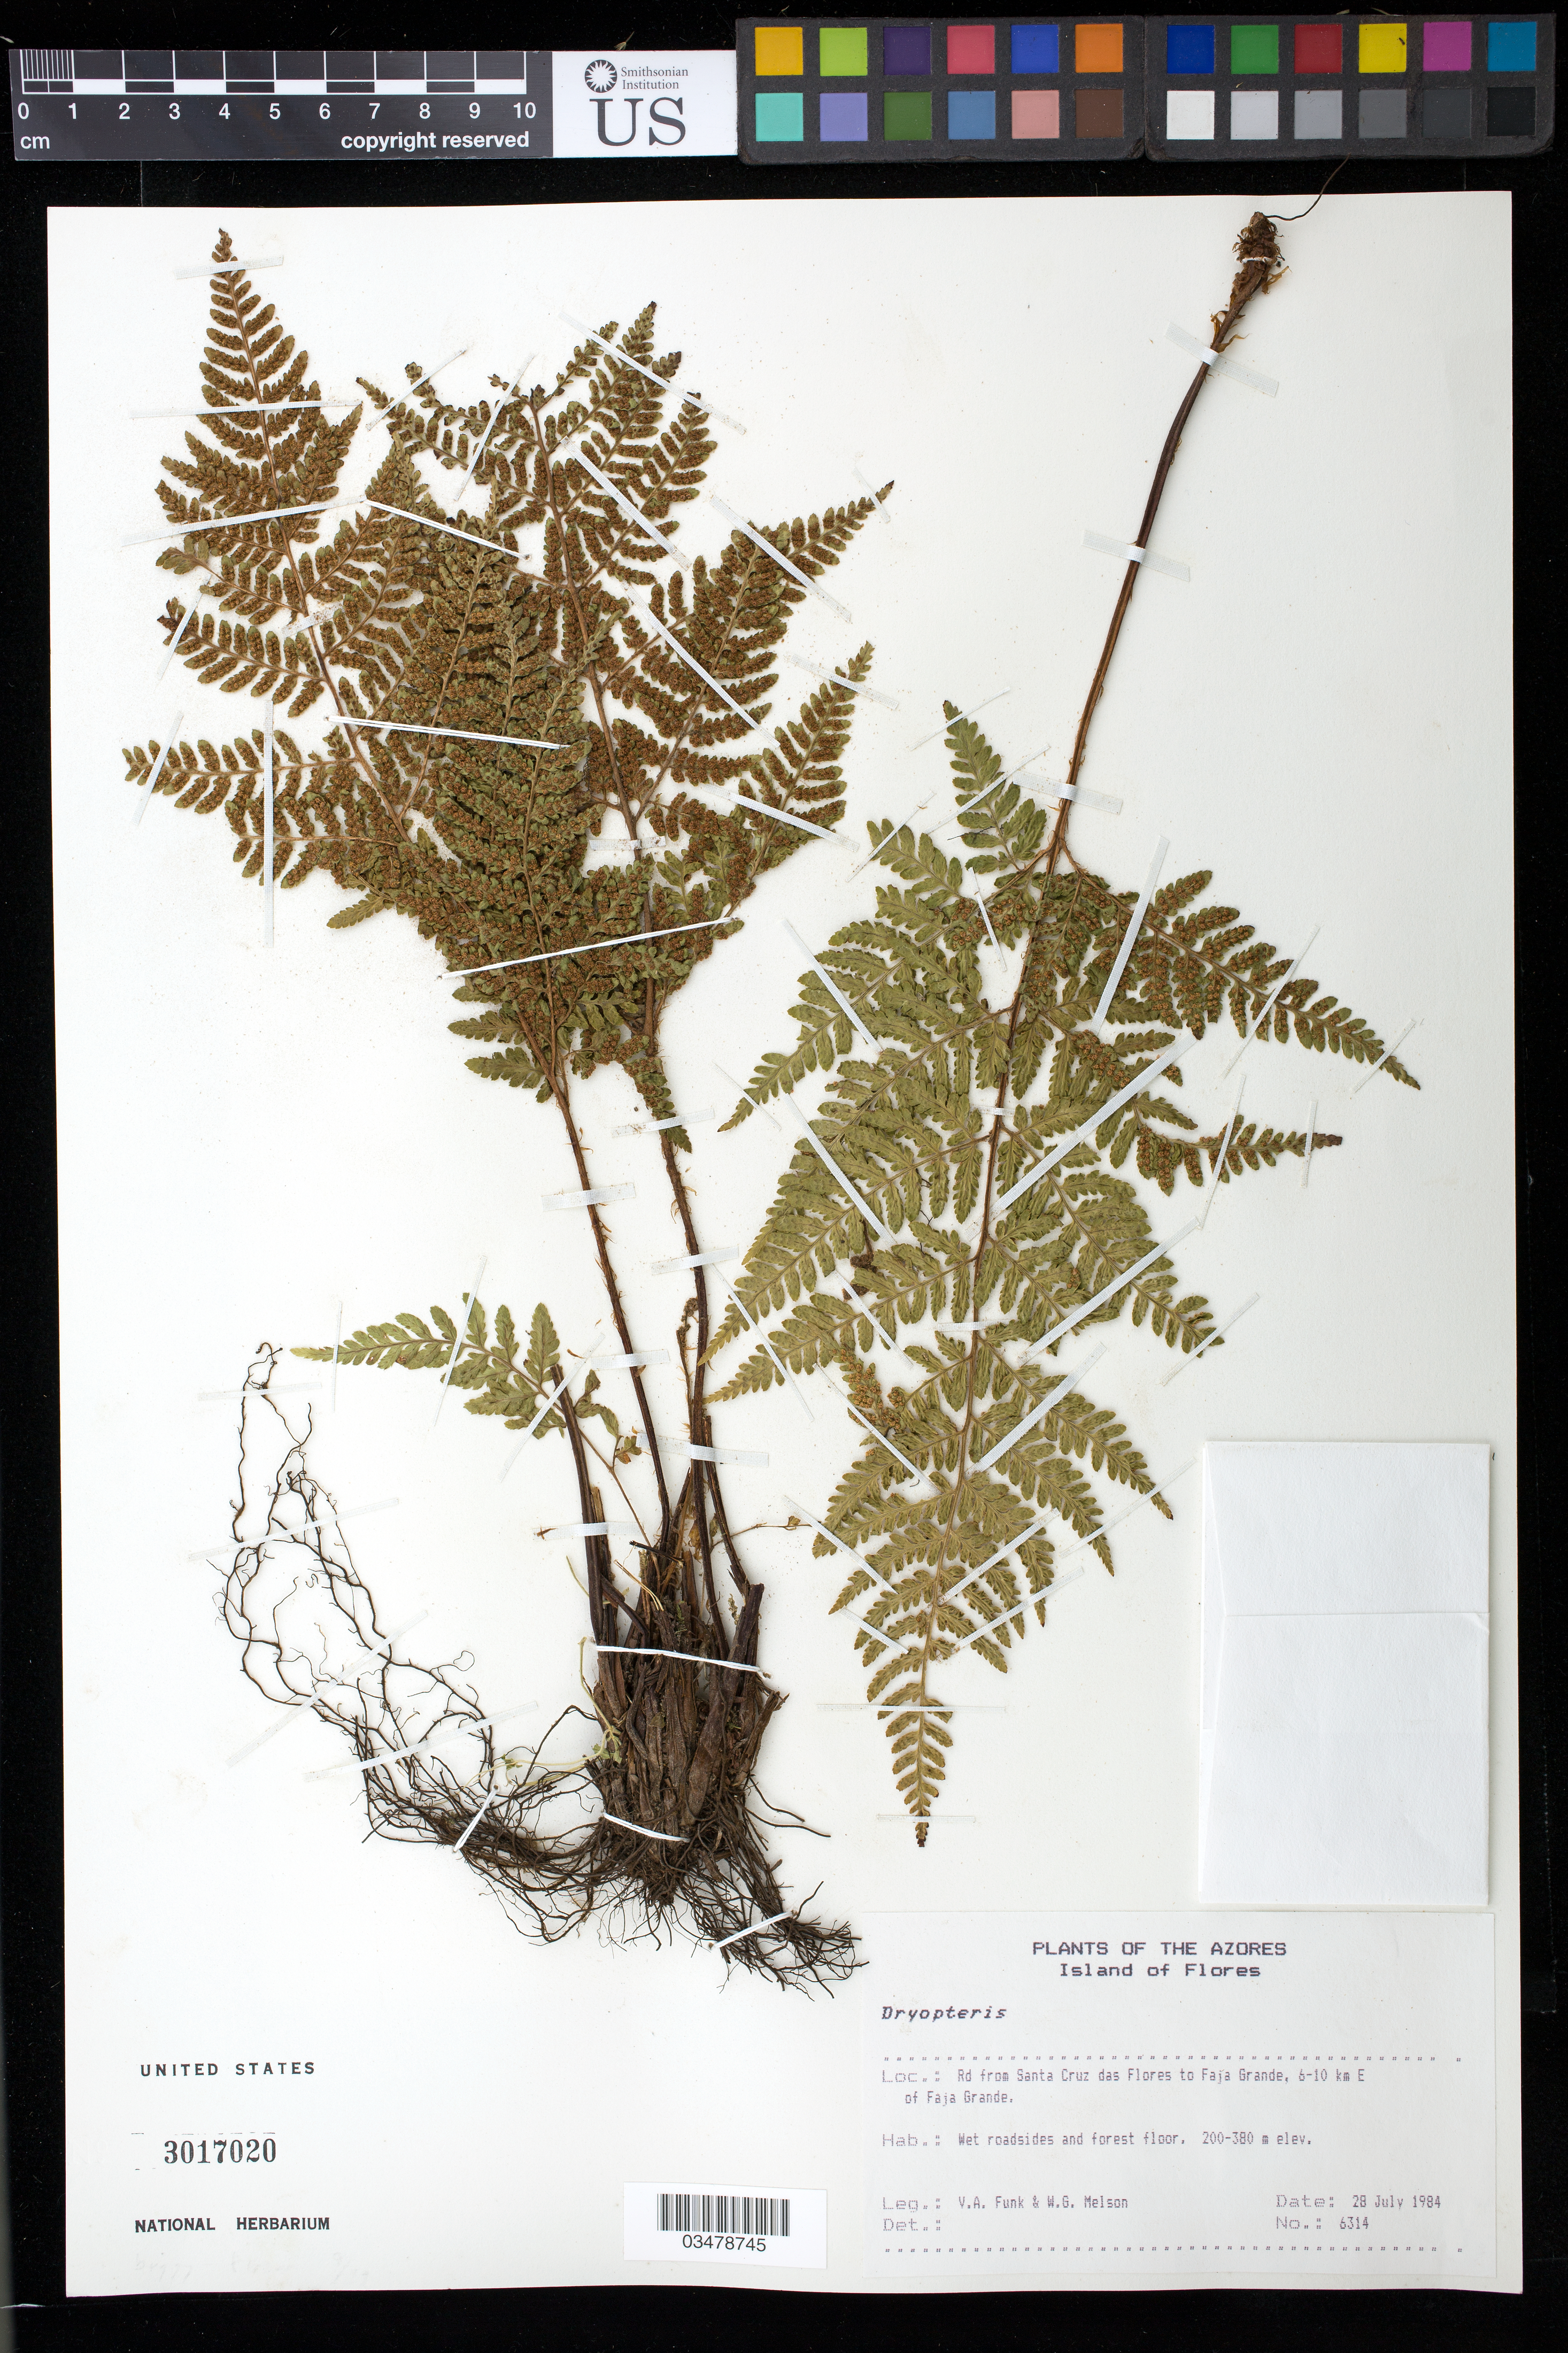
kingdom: Plantae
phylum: Tracheophyta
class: Polypodiopsida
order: Polypodiales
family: Dryopteridaceae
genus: Dryopteris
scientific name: Dryopteris sp.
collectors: V. Funk & W. Melson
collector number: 6314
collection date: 1984-07-28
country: Portugal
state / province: Azores (Aut. Reg.)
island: Flores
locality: Island of Flores. Rd from Santa Cruz das Flores to Faja Grande, 6-10 km E of Faja Grande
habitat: Wet roadsides and forest floor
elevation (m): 200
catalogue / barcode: US 3017020